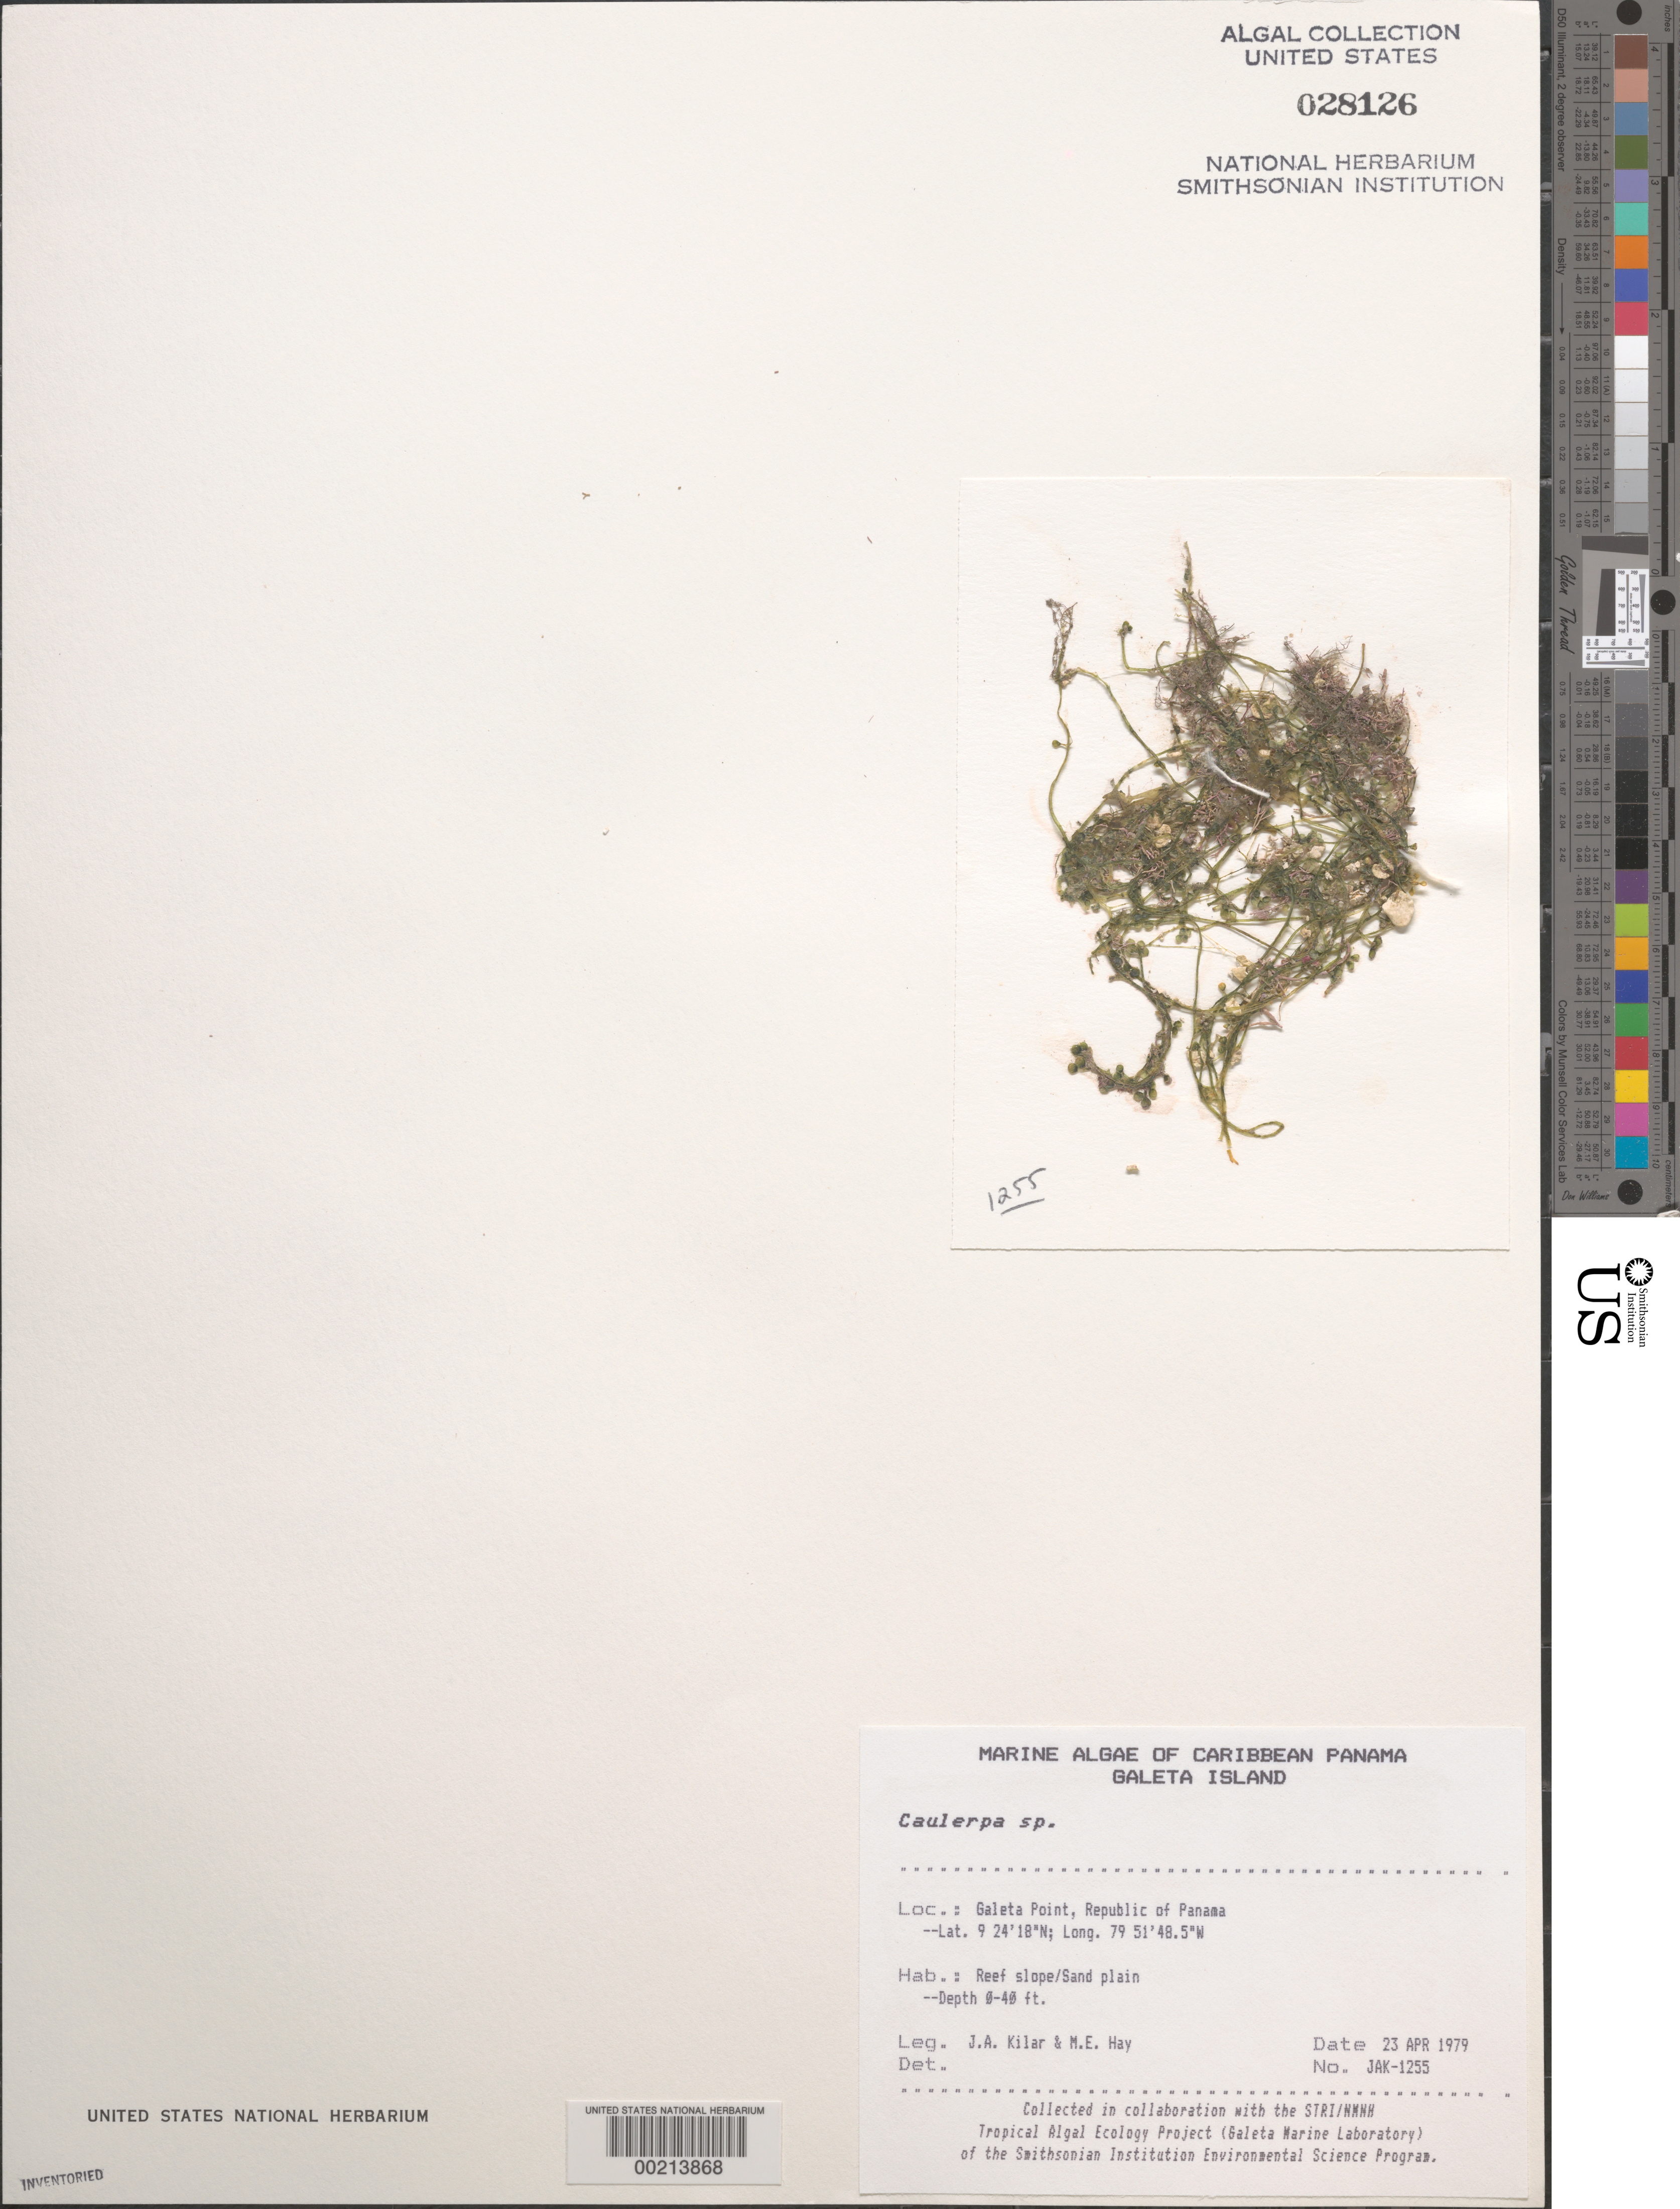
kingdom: Plantae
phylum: Chlorophyta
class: Ulvophyceae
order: Bryopsidales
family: Caulerpaceae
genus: Caulerpa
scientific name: Caulerpa sp.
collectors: J. A. Kilar & M. E. Hay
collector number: JAK-1255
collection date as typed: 23 Apr 1979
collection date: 1979-04-23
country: Panama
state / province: Colón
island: Galeta Island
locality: Galeta Point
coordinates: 9 24' 18" N, 79 51' 48.5" W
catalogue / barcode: US 28126